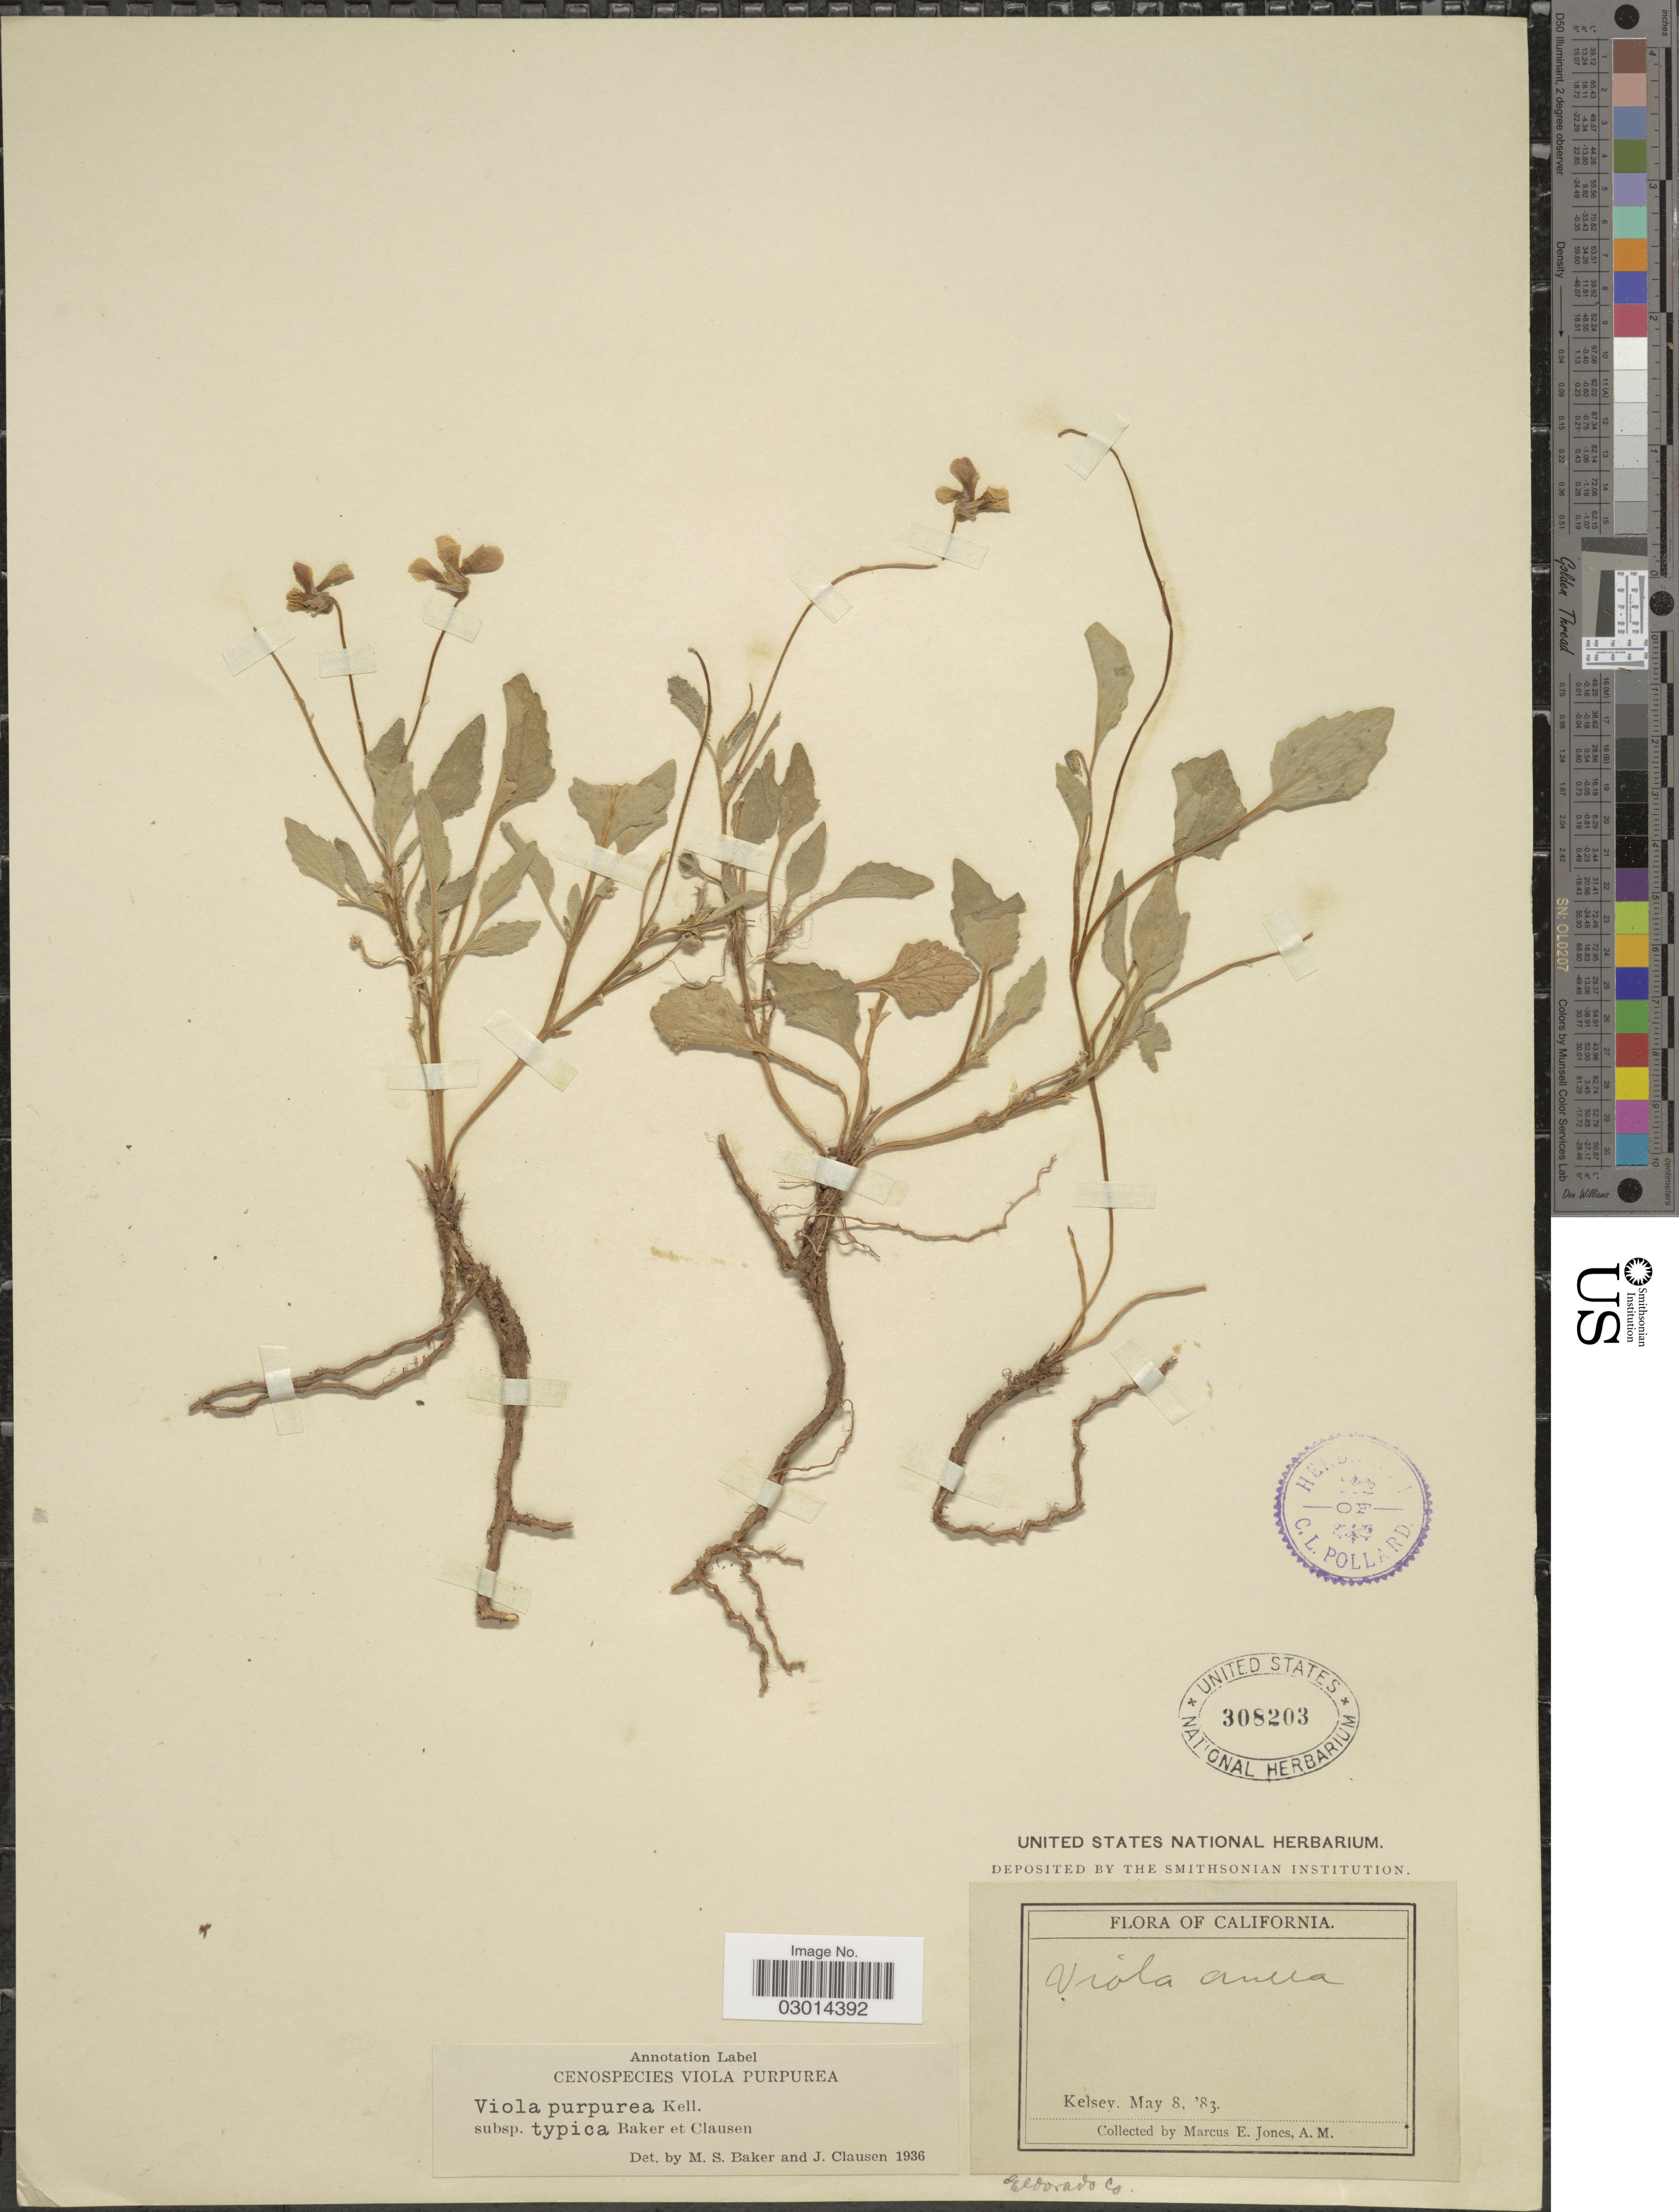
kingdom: Plantae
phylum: Tracheophyta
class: Magnoliopsida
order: Malpighiales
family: Violaceae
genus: Viola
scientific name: Viola purpurea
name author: Kellogg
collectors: M. E. Jones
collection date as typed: Transcribed d/m/y: 8/5/83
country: United States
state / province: California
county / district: El Dorado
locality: Kelsey, Eldorado Co.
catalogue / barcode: US 308203